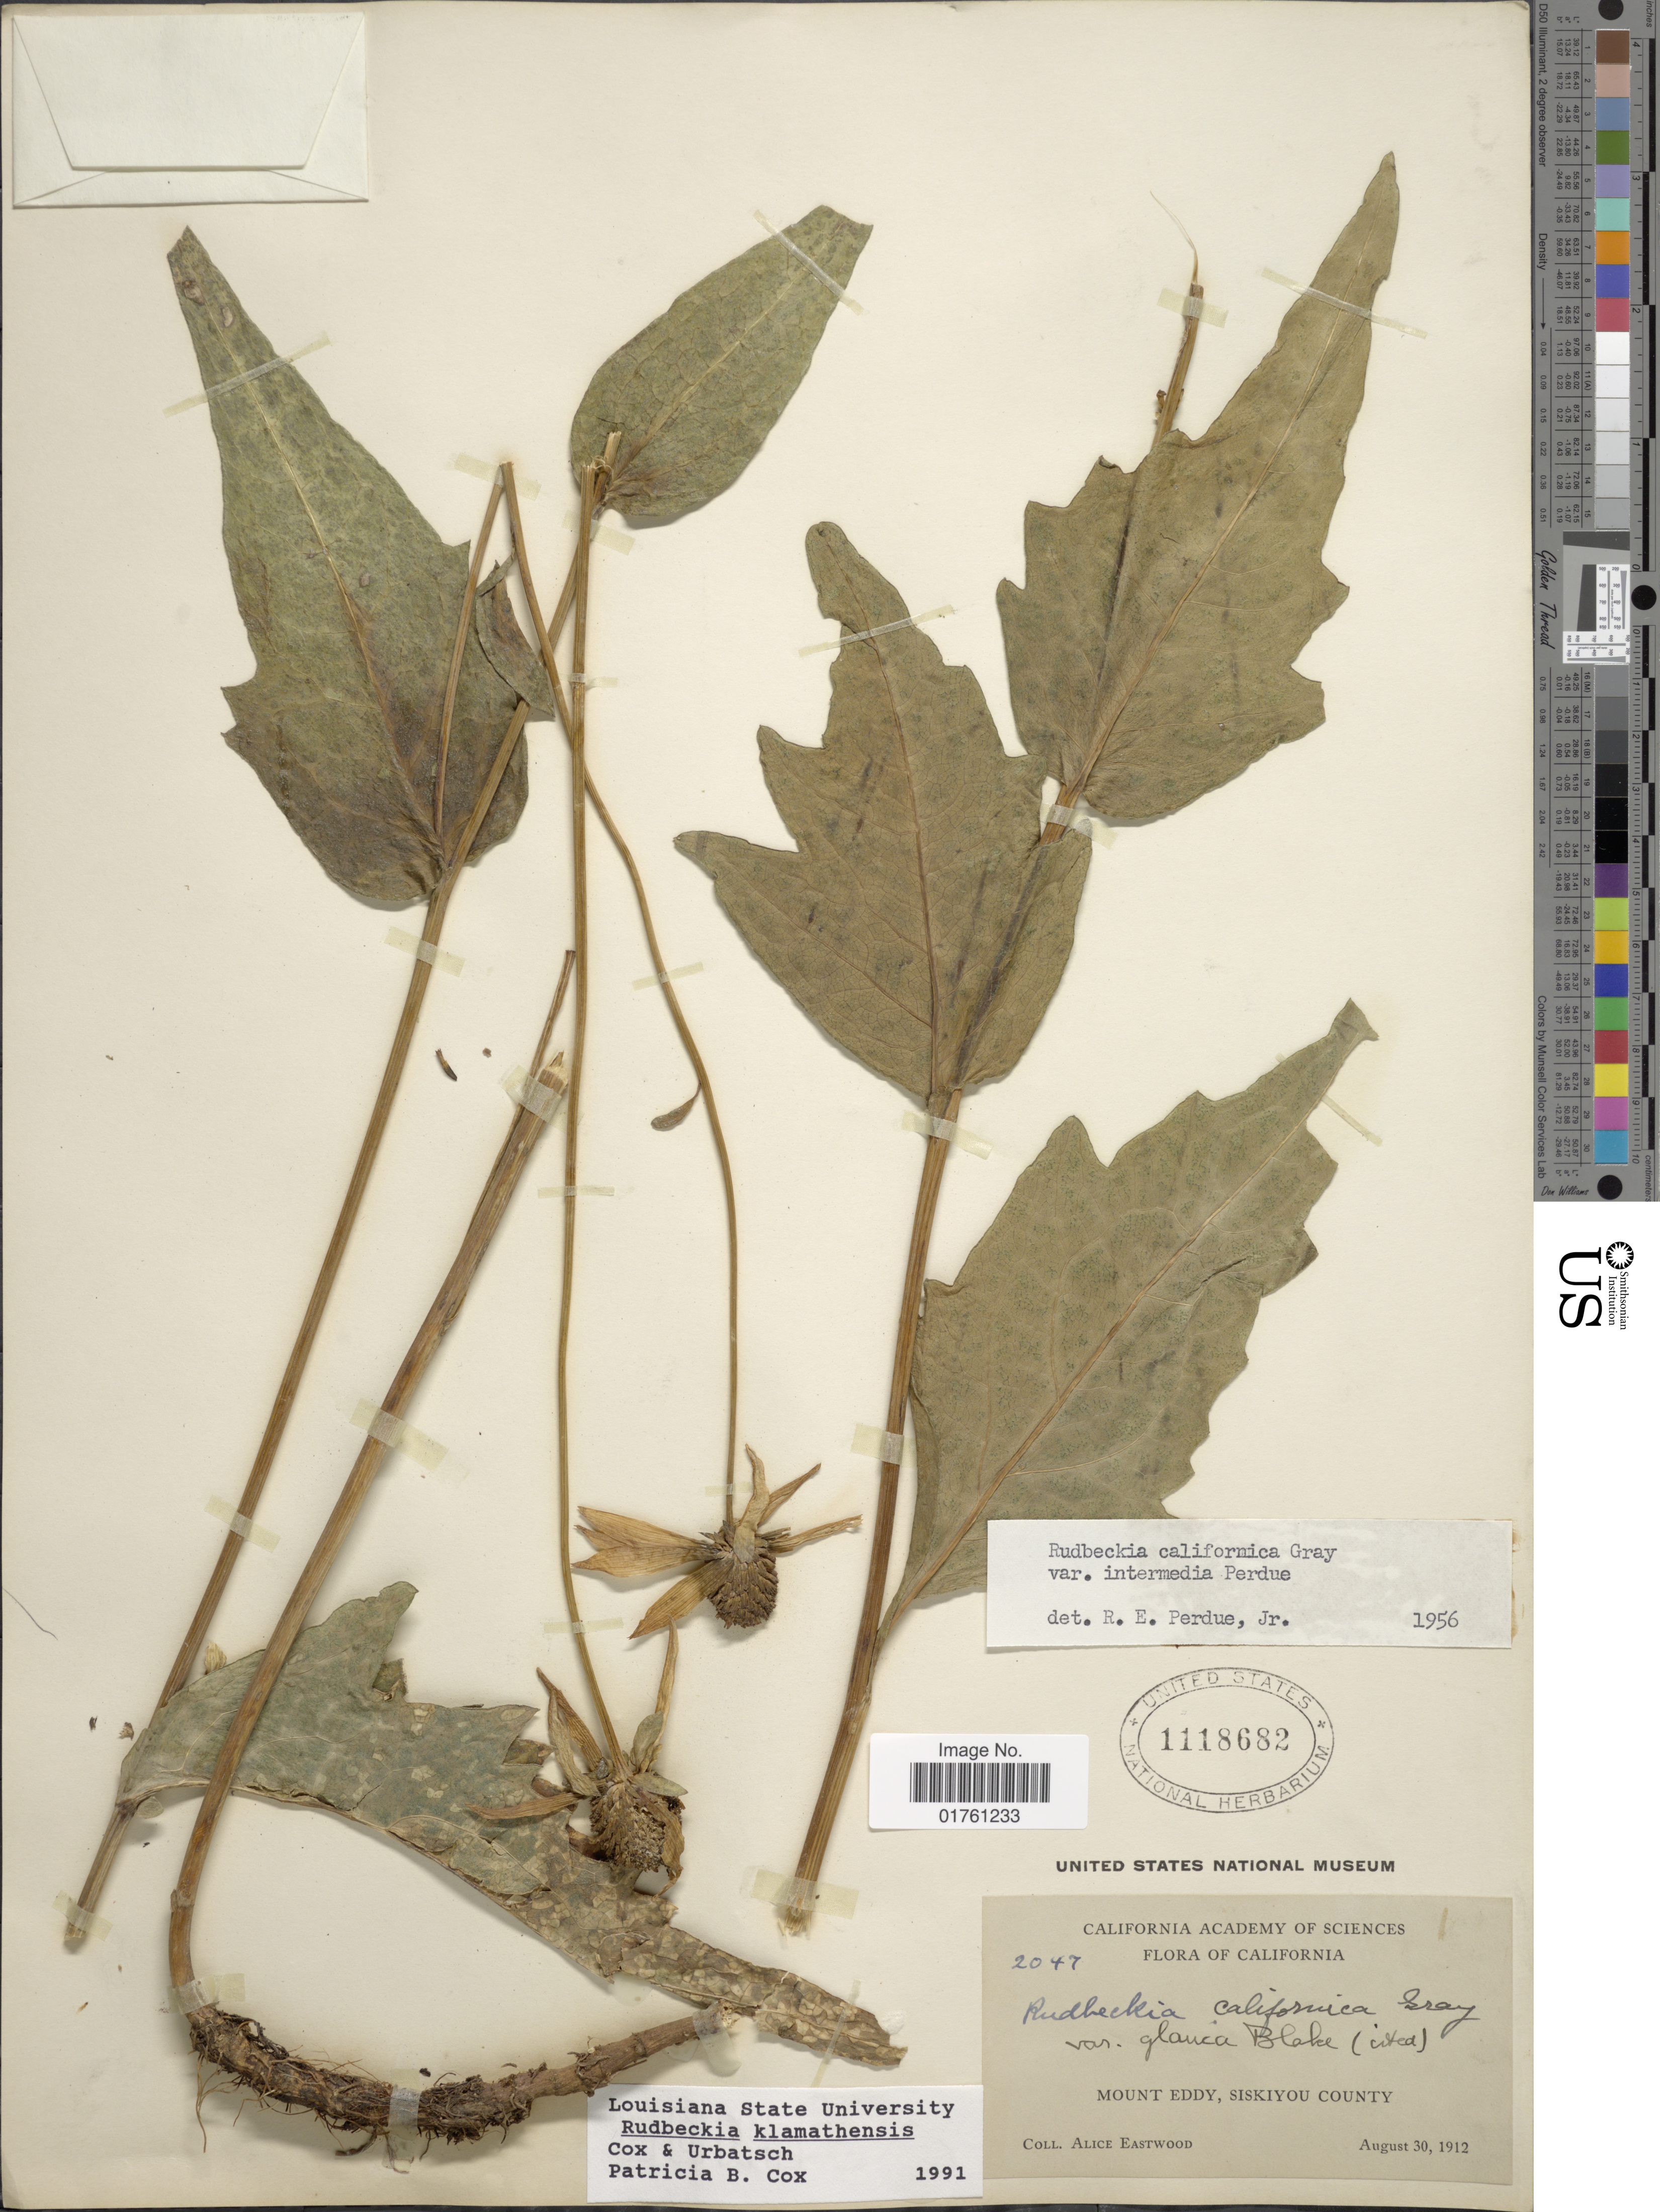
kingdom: Plantae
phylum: Tracheophyta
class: Magnoliopsida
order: Asterales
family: Asteraceae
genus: Rudbeckia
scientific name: Rudbeckia klamathensis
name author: P.B. Cox &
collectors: A. Eastwood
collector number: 2047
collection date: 1912-08-30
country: United States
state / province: California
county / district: Siskiyou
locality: Mount Eddy, Siskiyou County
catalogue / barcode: US 1118682